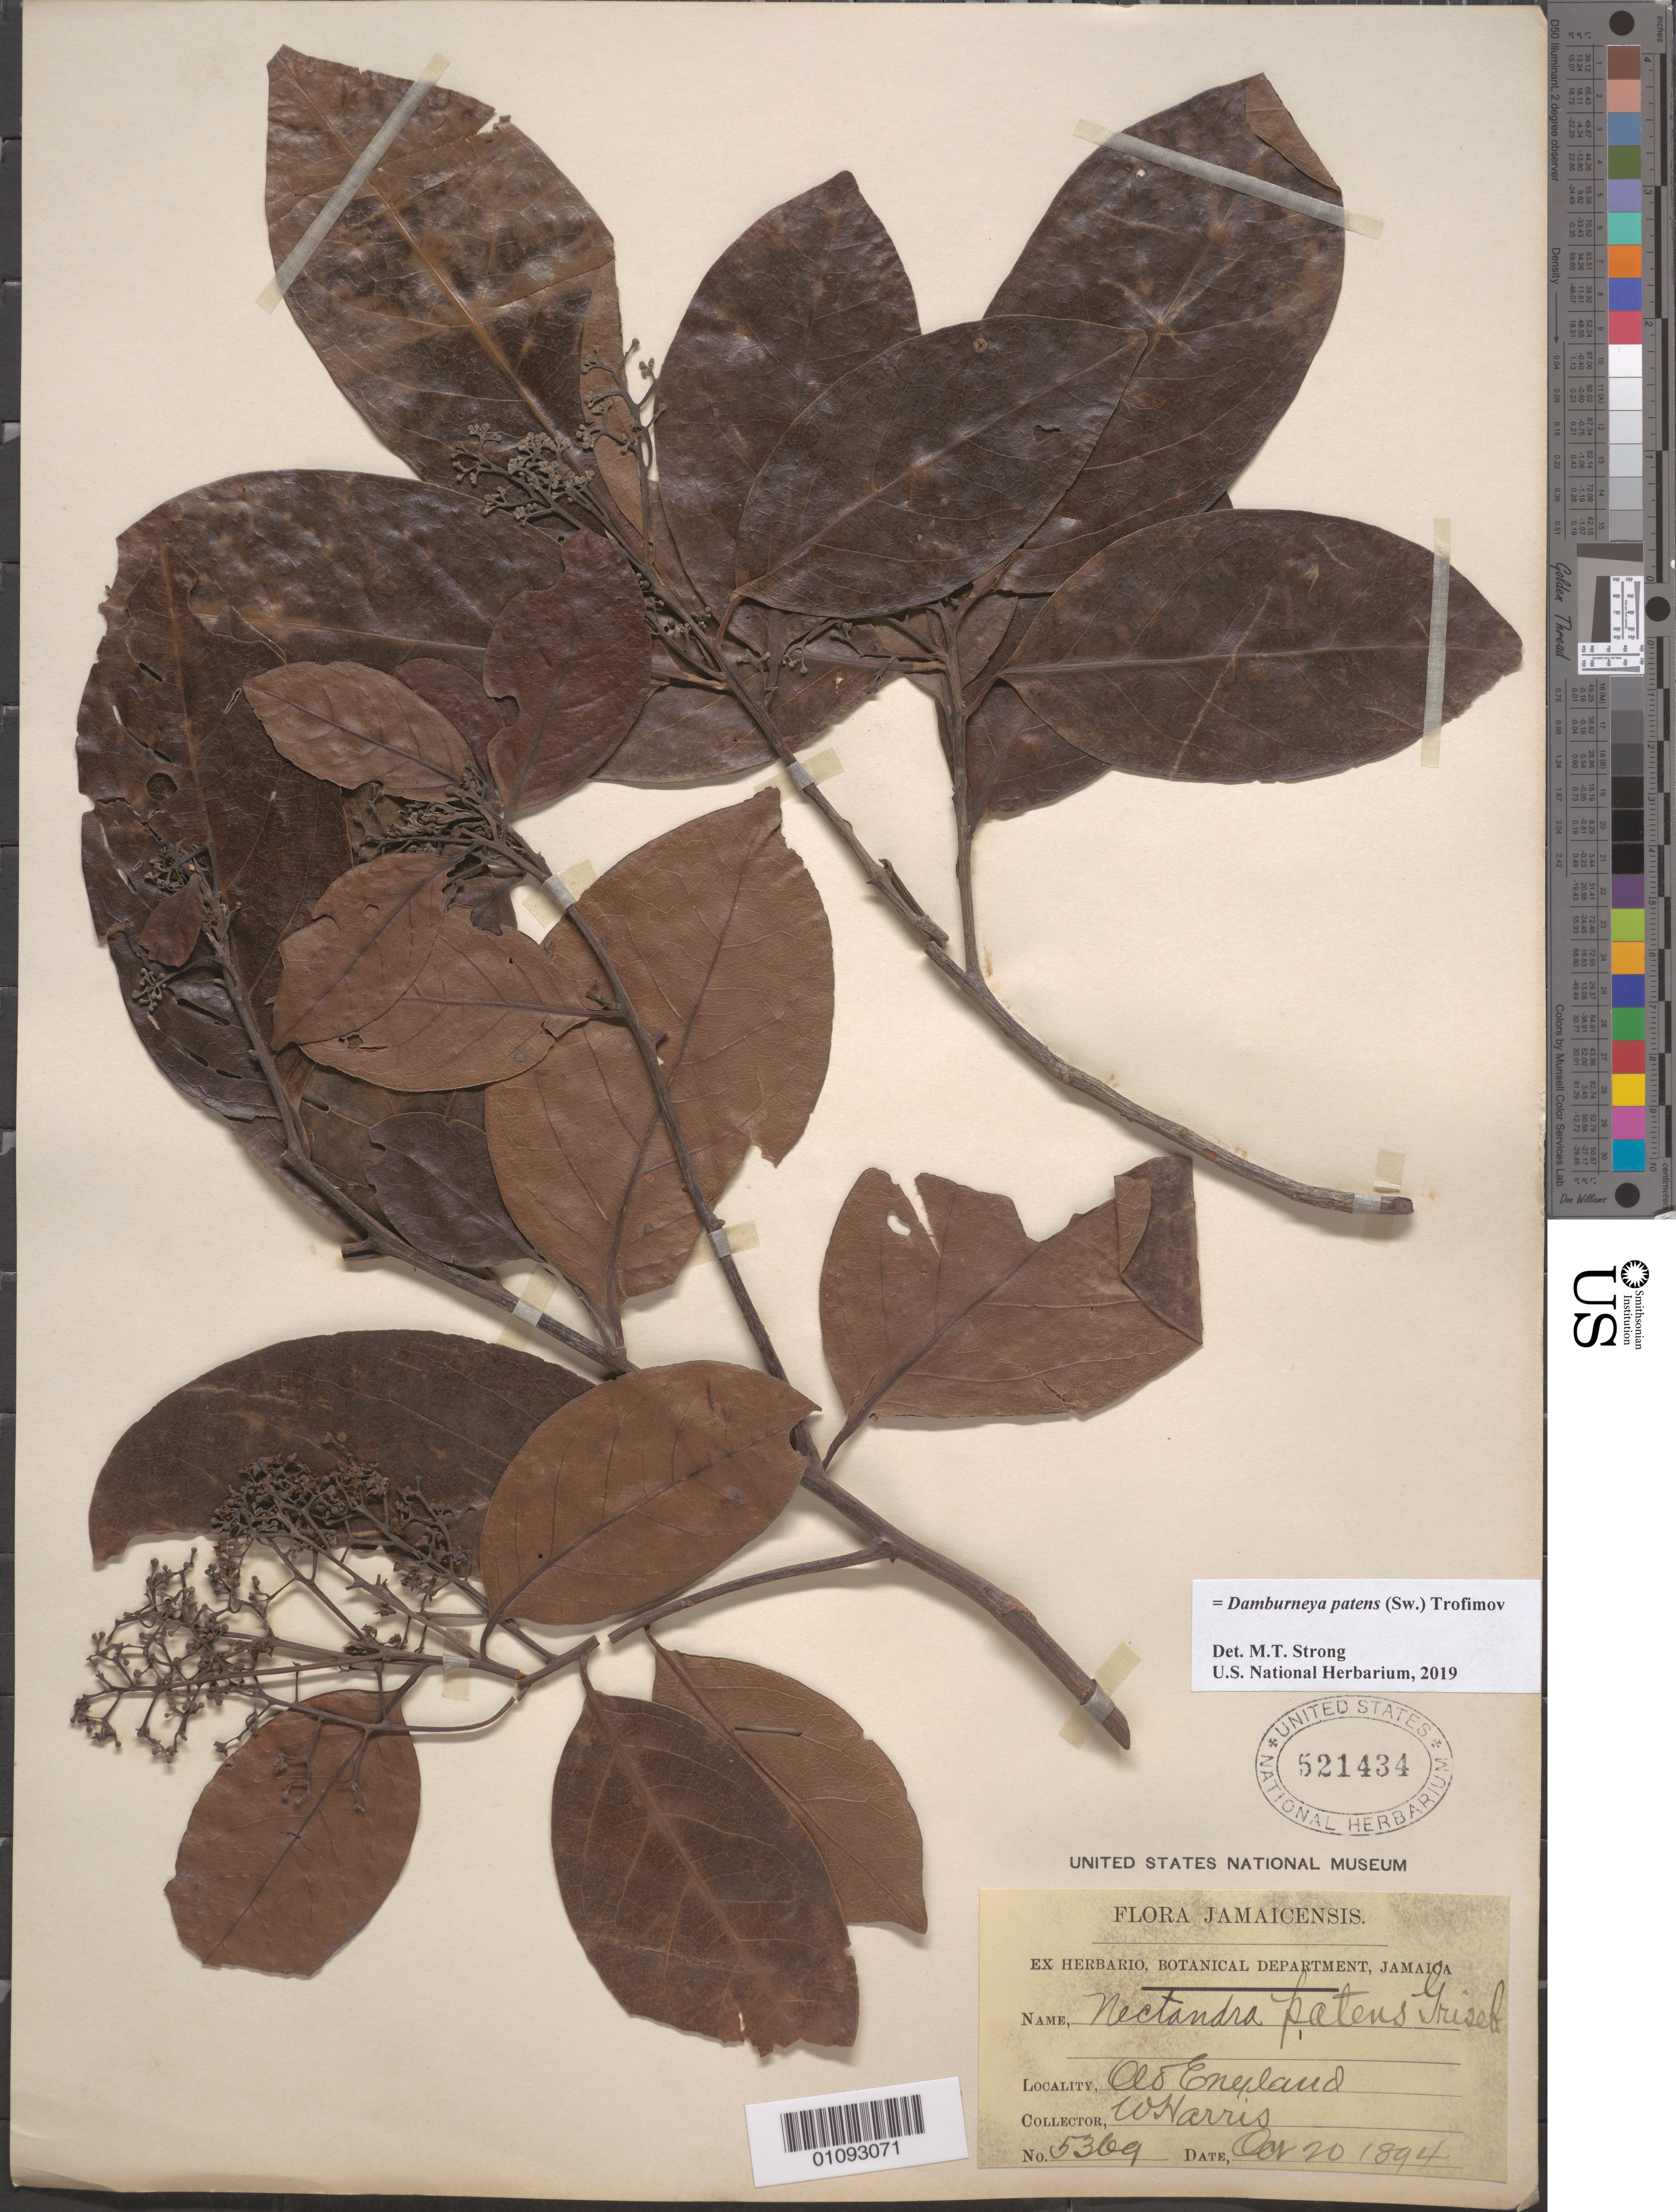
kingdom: Plantae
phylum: Tracheophyta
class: Magnoliopsida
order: Laurales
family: Lauraceae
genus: Damburneya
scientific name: Damburneya patens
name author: (Sw.) Trofimov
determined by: Strong, M. T., (US), Smithsonian Institution - National Museum of Natural History (UNITED STATES)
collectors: W. Harris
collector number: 5306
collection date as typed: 20 Oct 1894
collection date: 1894-10-20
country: Jamaica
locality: Old England.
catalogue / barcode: US 521434